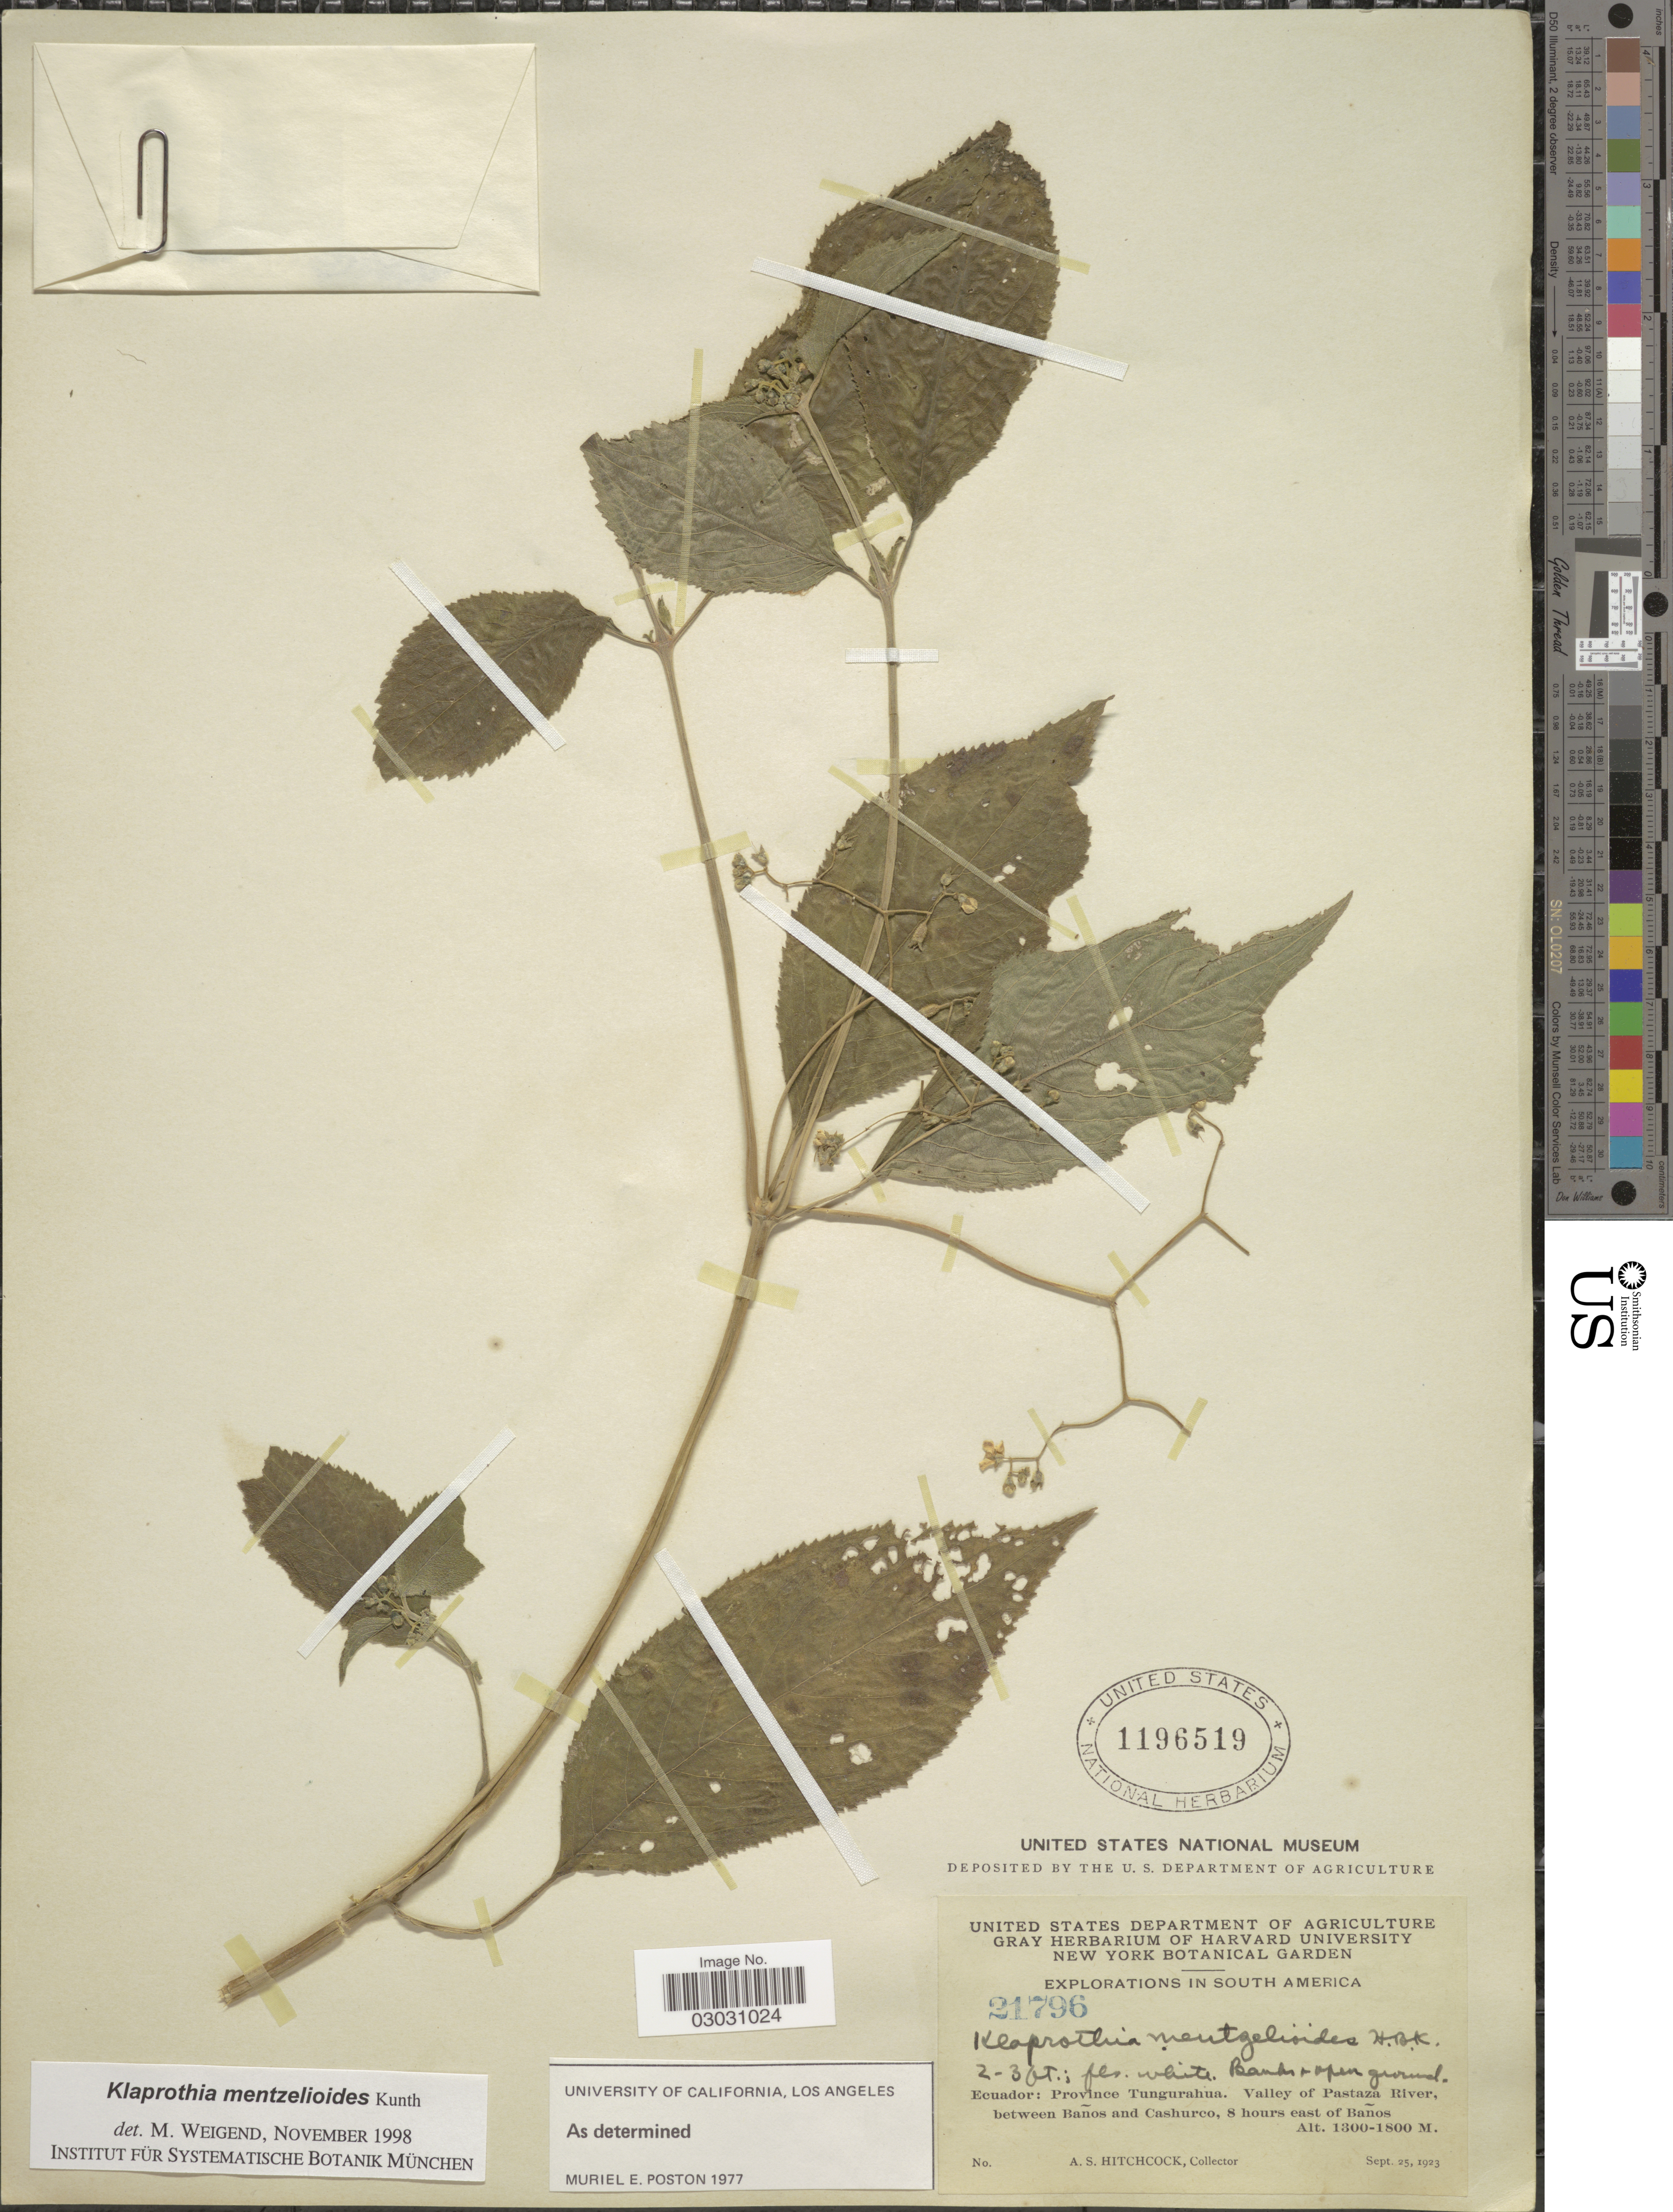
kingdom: Plantae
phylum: Tracheophyta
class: Magnoliopsida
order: Cornales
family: Loasaceae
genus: Klaprothia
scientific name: Klaprothia mentzelioides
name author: Kunth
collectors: A. S. Hitchcock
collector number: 21796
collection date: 1923-09-25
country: Ecuador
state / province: Tungurahua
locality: Province Tungurahua, Valley of Pastaza River, between Baños and Cashurco, 8 hours east of Baños.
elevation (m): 1300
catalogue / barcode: US 1196519